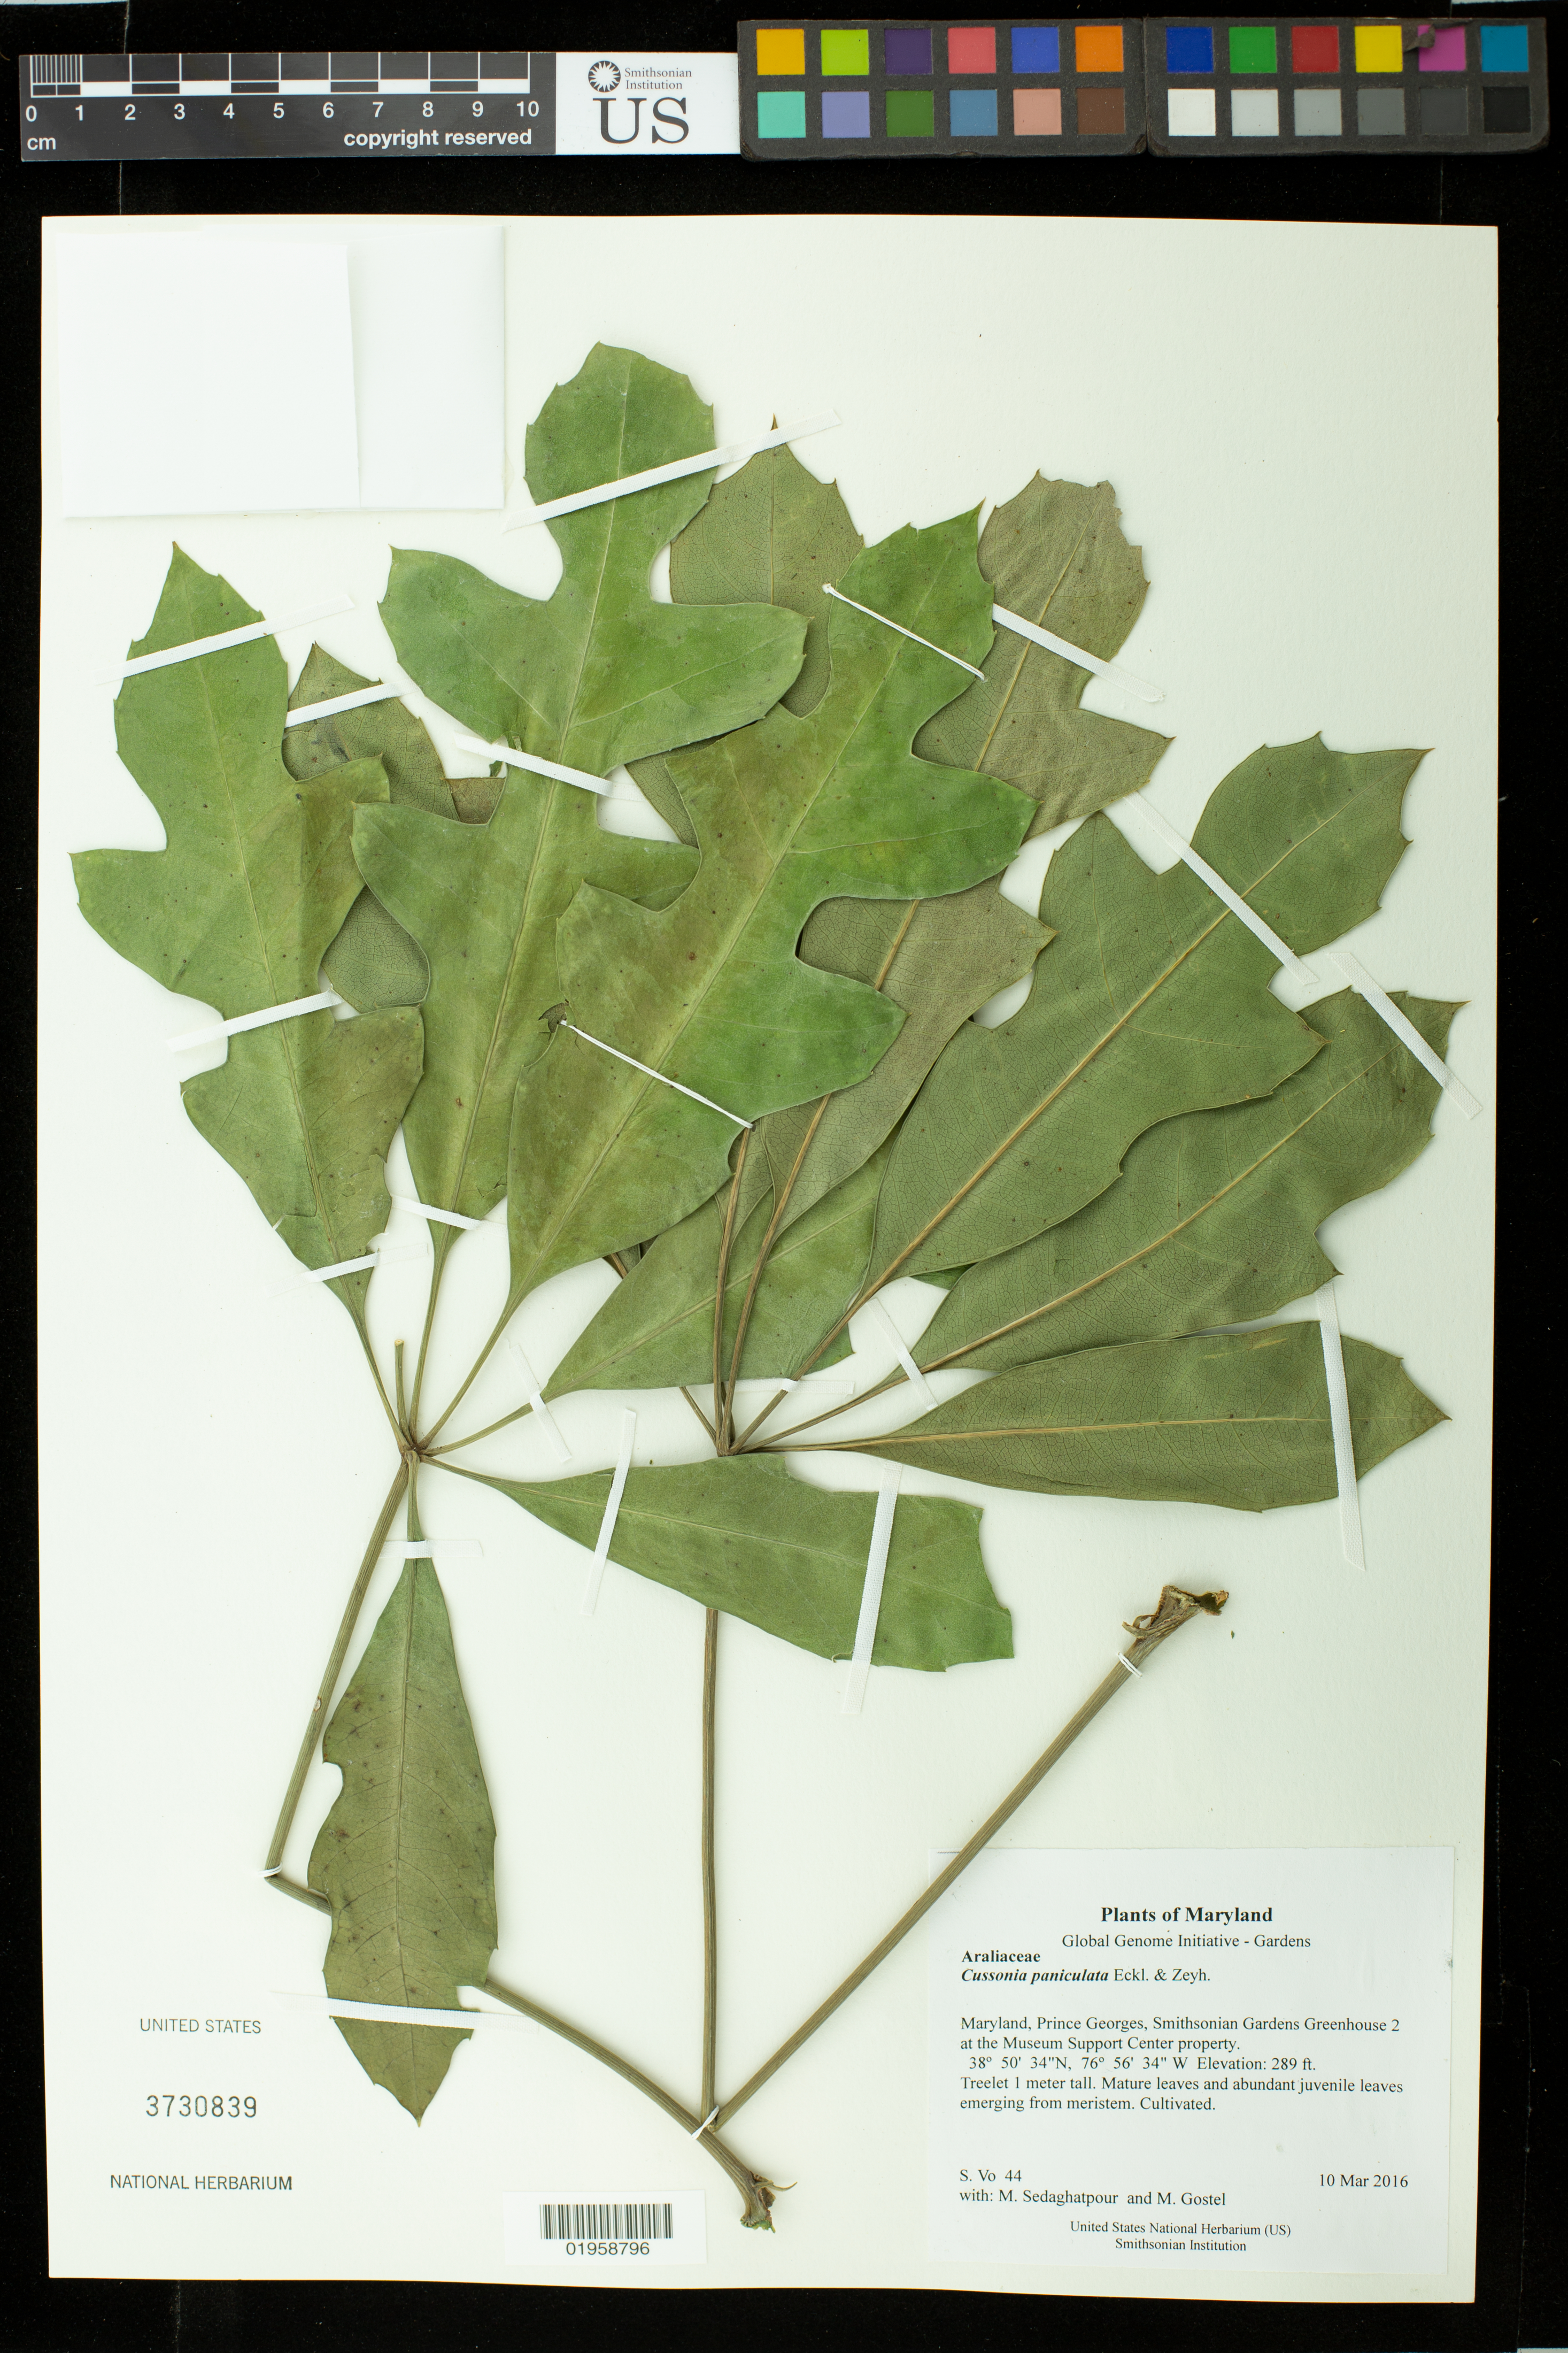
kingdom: Plantae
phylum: Tracheophyta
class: Magnoliopsida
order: Apiales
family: Araliaceae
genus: Cussonia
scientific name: Cussonia paniculata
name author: Eckl. & Zeyh.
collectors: S. Vo, M. Sedaghatpour & M. R. Gostel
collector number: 44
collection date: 2016-03-10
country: United States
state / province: Maryland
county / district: Prince George's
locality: Smithsonian Gardens Greenhouse 2 at the Museum Support Center property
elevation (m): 88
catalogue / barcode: US 3730839